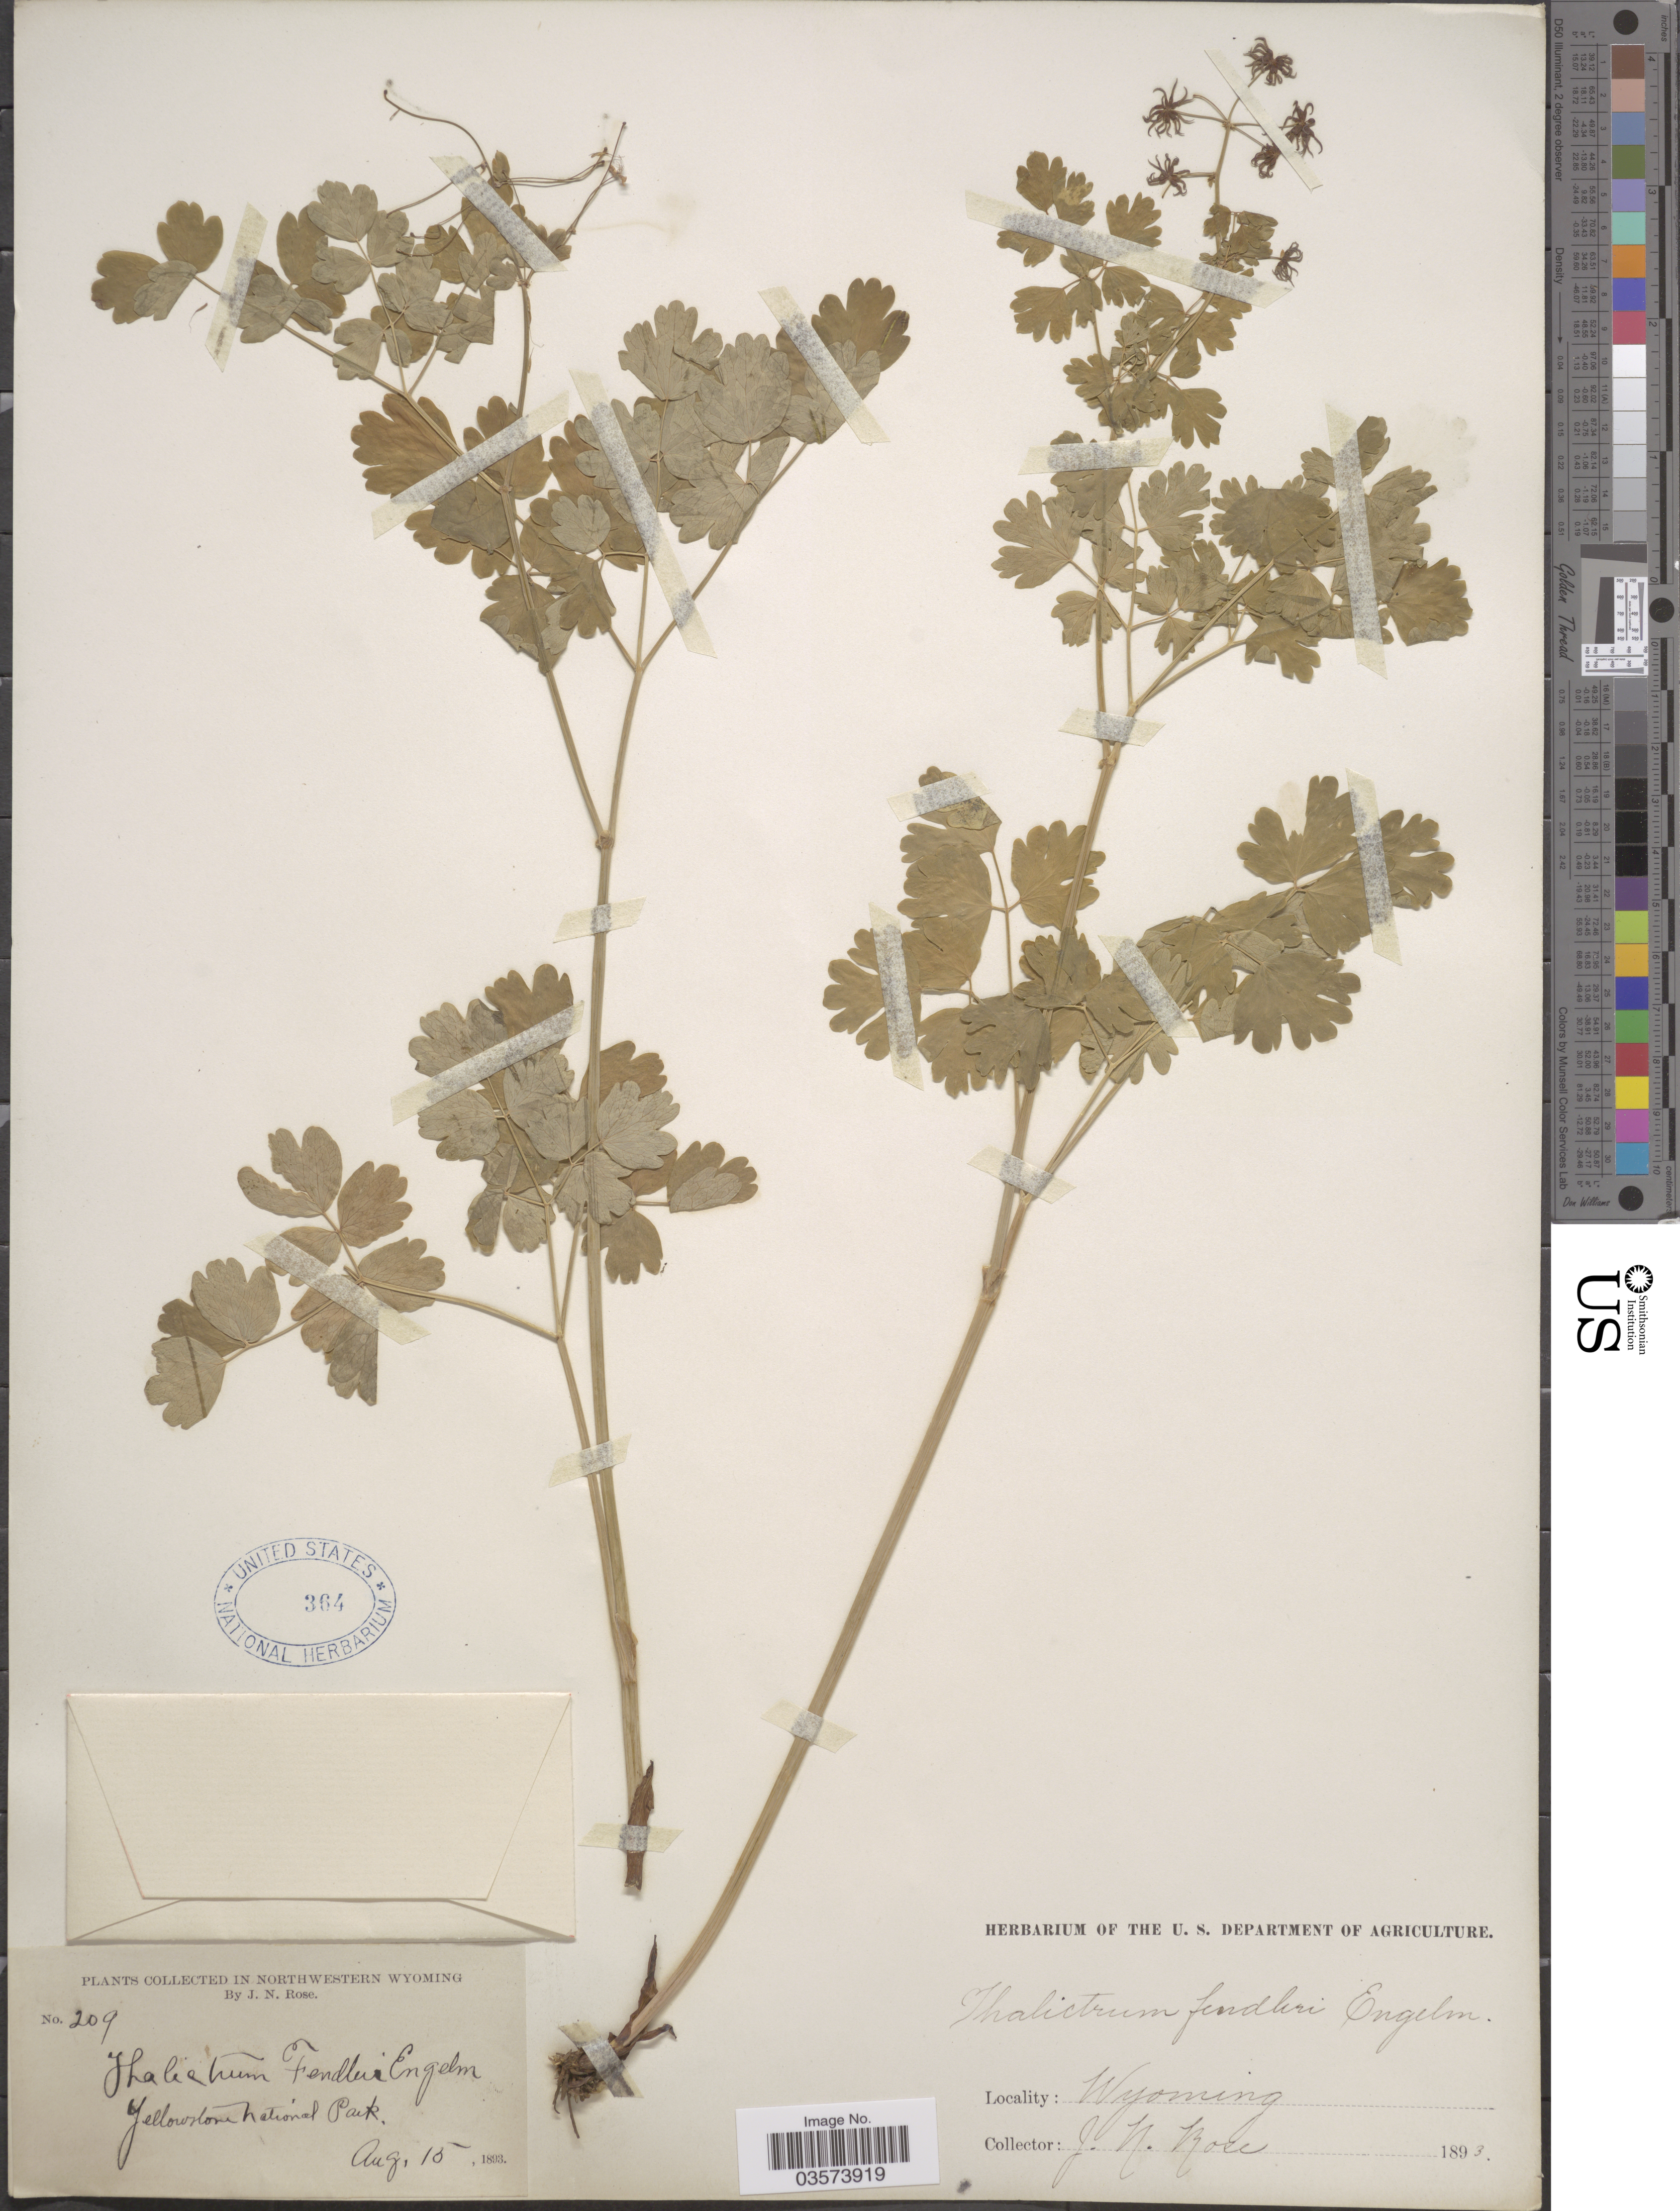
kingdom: Plantae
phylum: Tracheophyta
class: Magnoliopsida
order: Ranunculales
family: Ranunculaceae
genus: Thalictrum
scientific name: Thalictrum fendleri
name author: Engelm. ex A. Gray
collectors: J. N. Rose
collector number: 209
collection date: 1893-08-15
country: United States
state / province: Wyoming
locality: Northwestern Wyoming. Yellowstone National Park.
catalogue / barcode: US 364